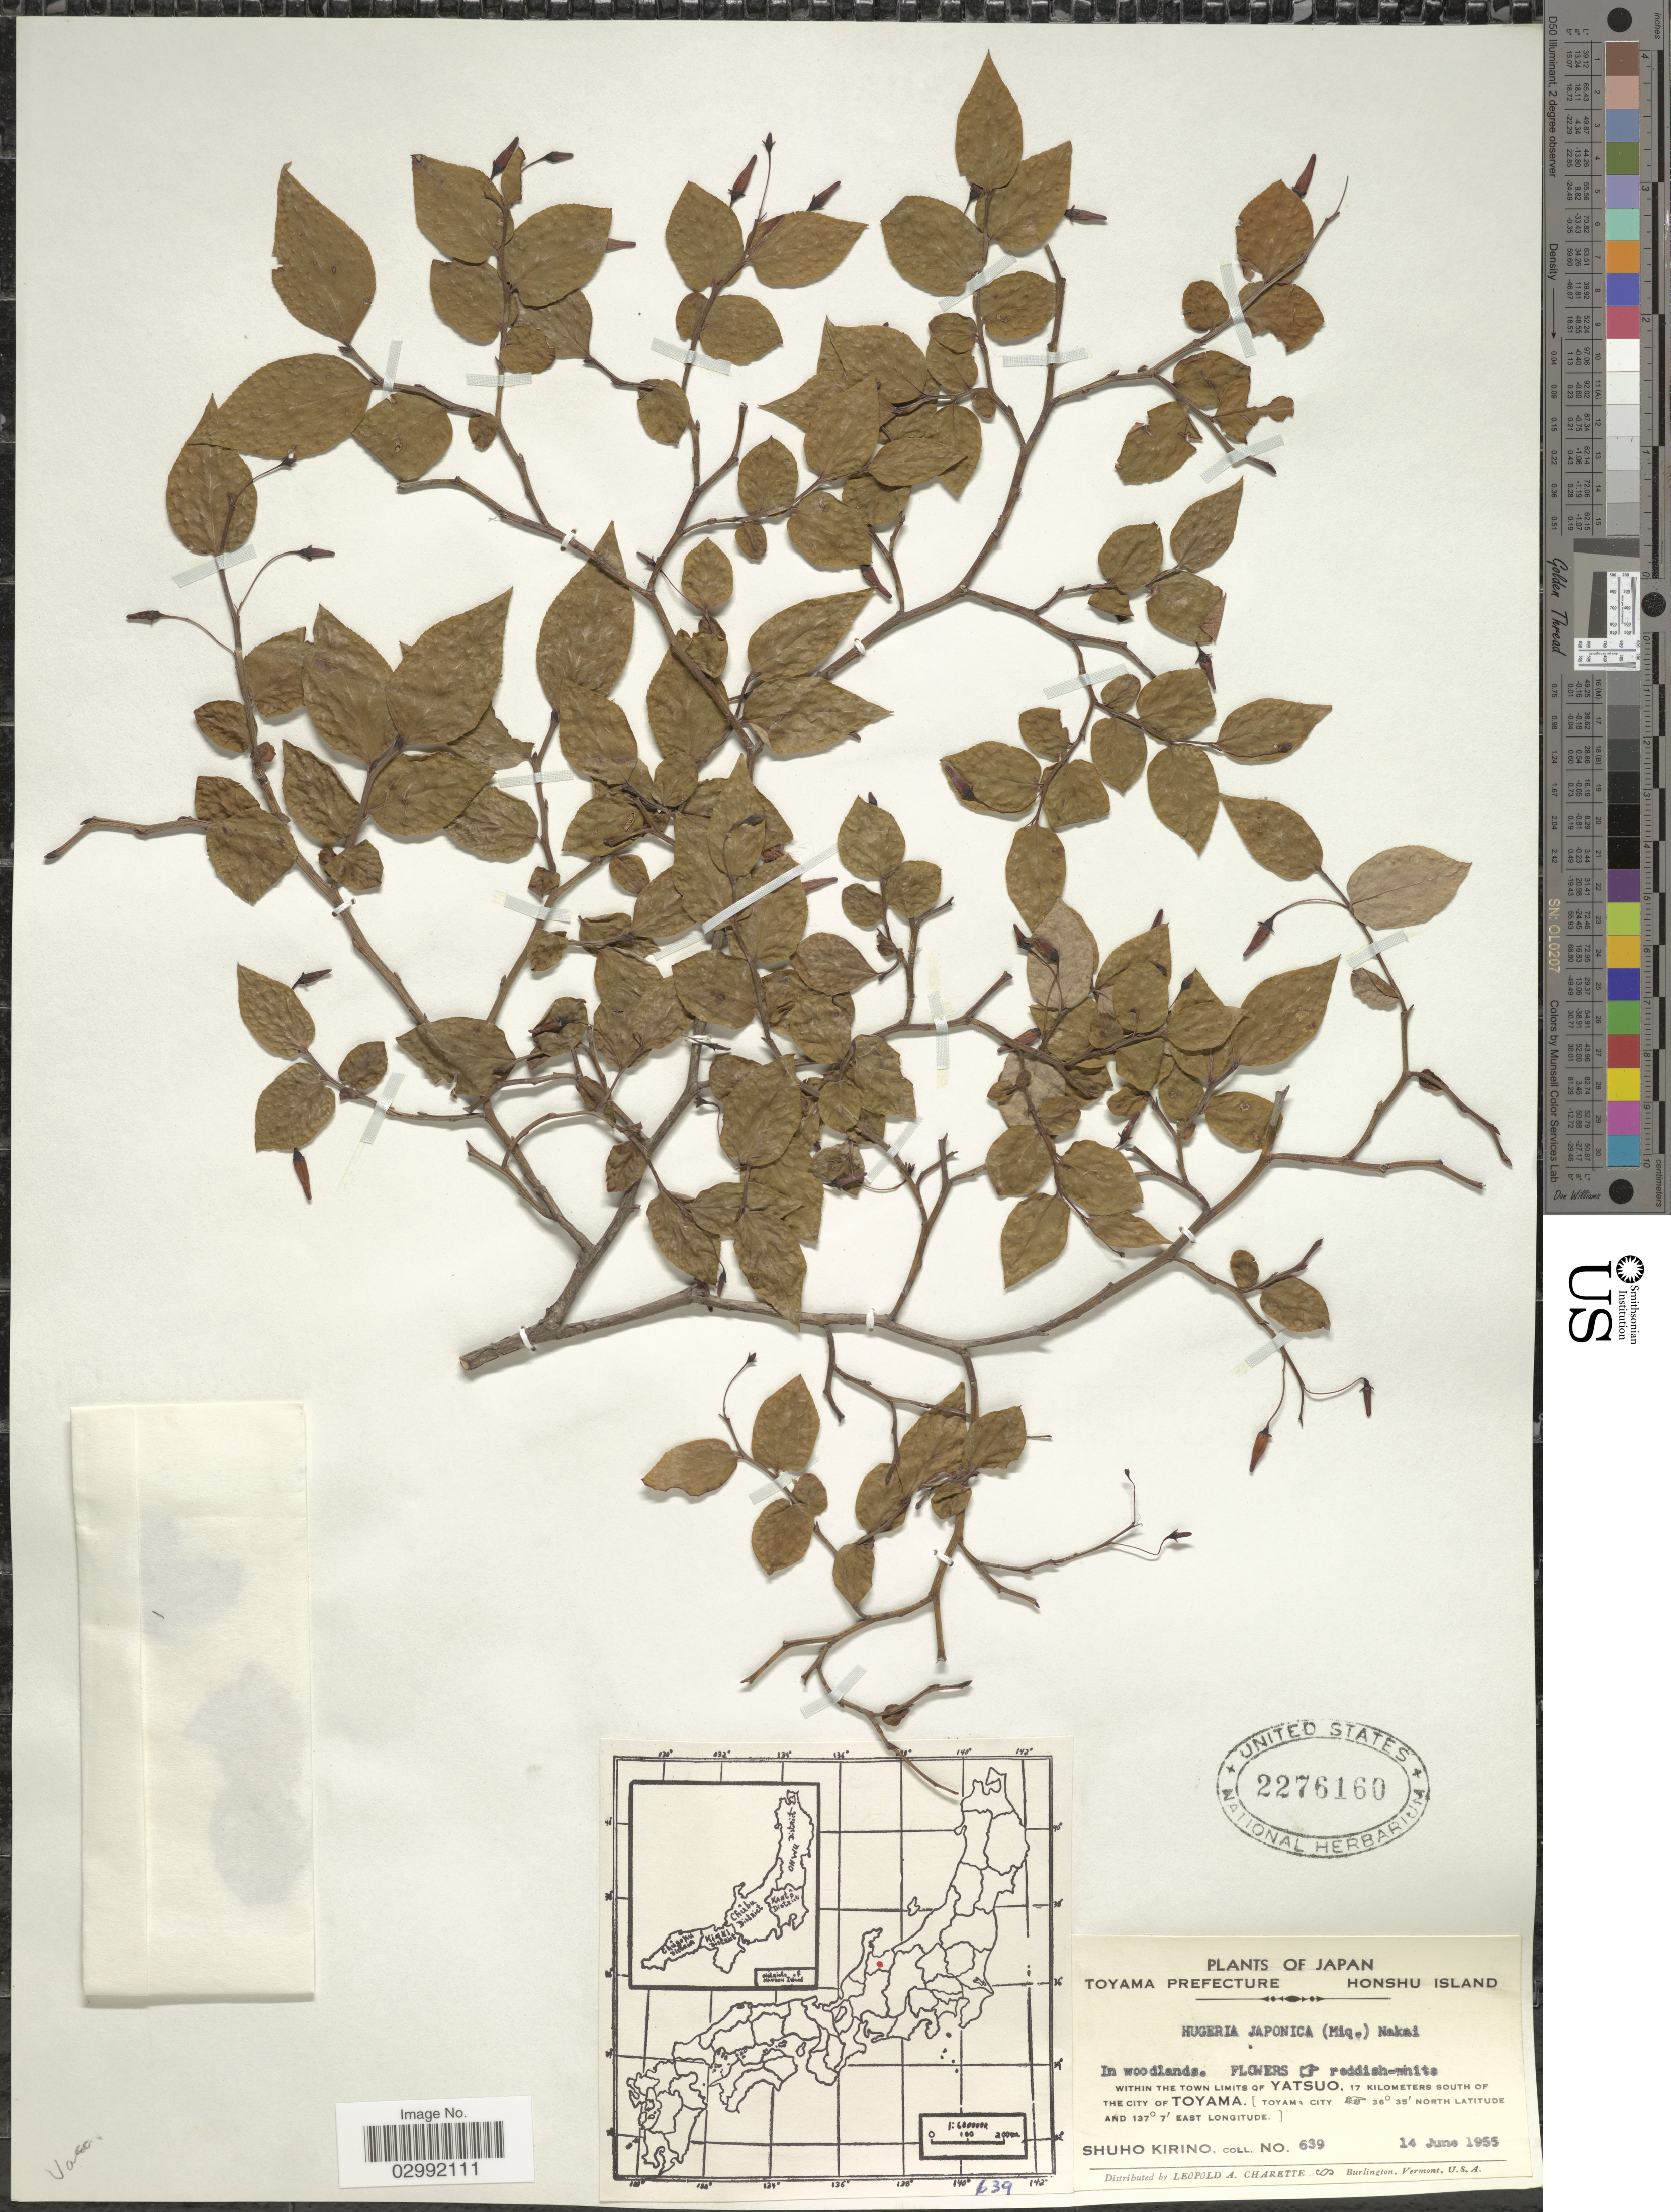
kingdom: Plantae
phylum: Tracheophyta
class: Magnoliopsida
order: Ericales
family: Ericaceae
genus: Vaccinium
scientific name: Vaccinium japonicum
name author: Miq.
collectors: S. Kirino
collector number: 639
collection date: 1955-06-14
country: Japan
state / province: Toyama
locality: Toyama Prefecture, Honshu Island, Within the town limits of Yatsuo, 17 kilometers south of the city of Toyama, Toyama City.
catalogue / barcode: US 2276160